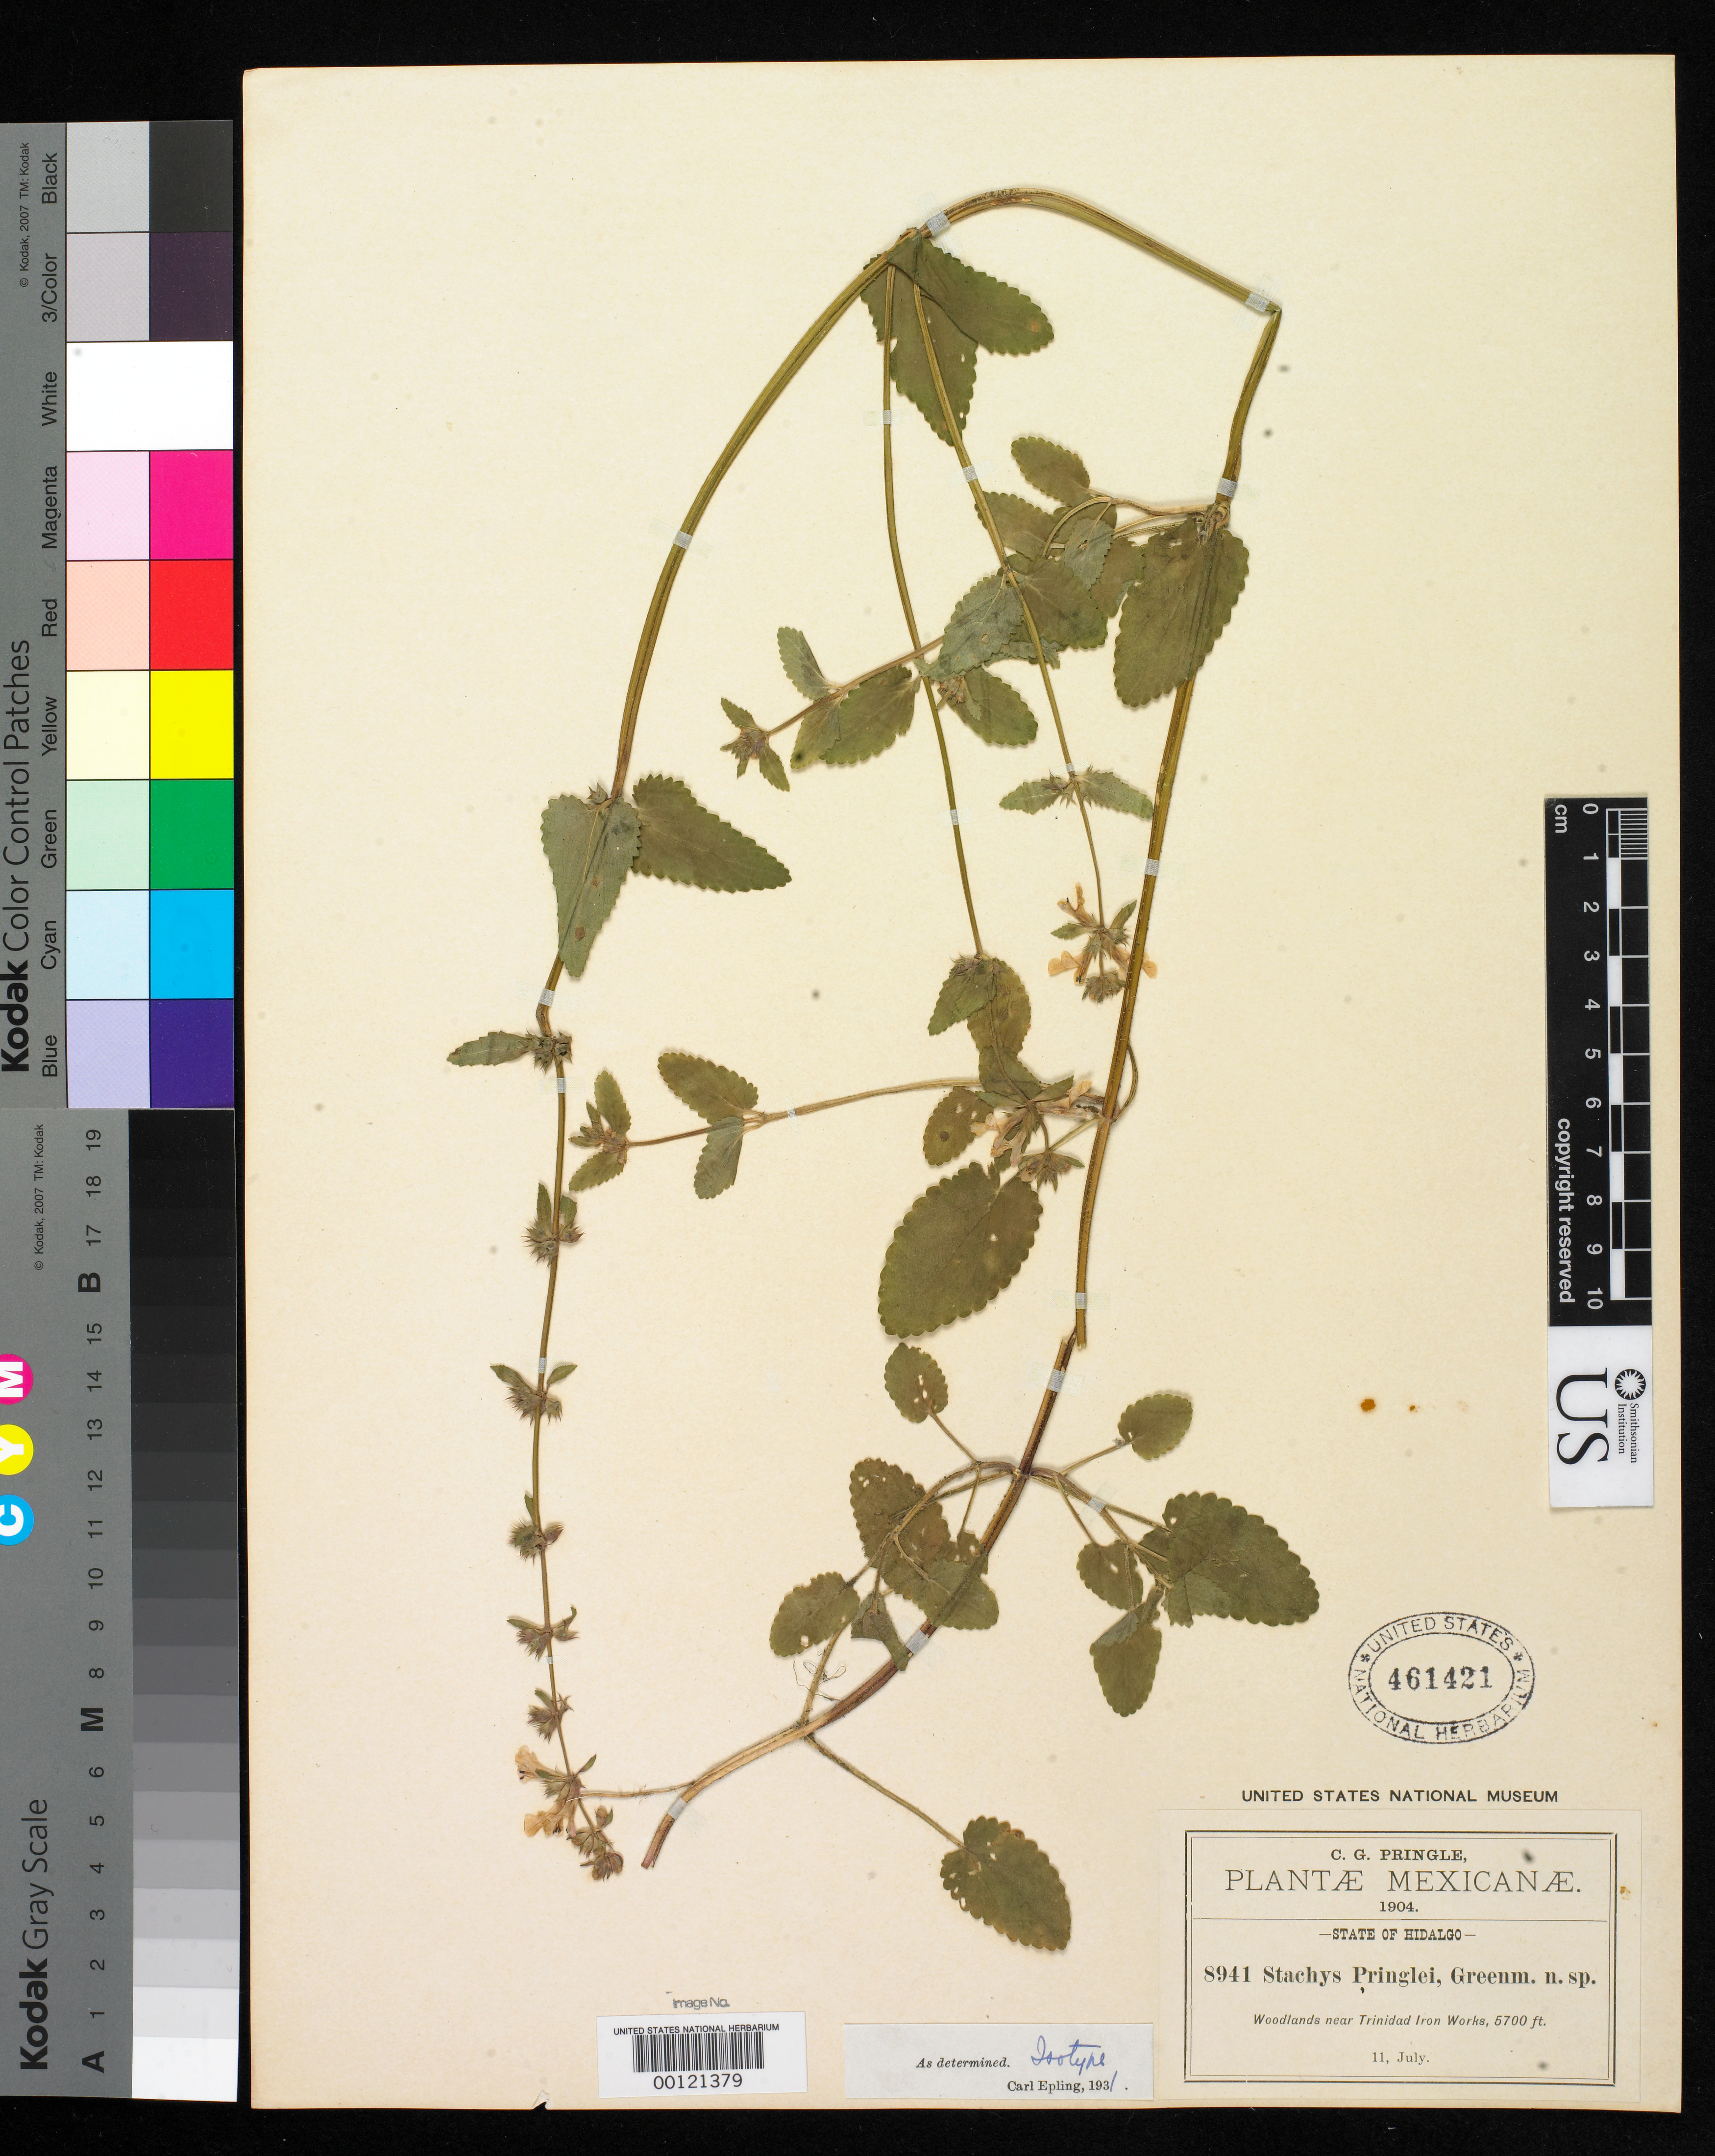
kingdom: Plantae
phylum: Tracheophyta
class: Magnoliopsida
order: Lamiales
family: Lamiaceae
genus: Stachys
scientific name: Stachys pringlei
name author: Greenm.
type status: Isotype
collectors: C. G. Pringle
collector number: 8941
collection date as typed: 11 Jul 1904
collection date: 1904-07-11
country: Mexico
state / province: Hidalgo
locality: Woodlands near Trinidad Iron Works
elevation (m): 1737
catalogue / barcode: US 461421